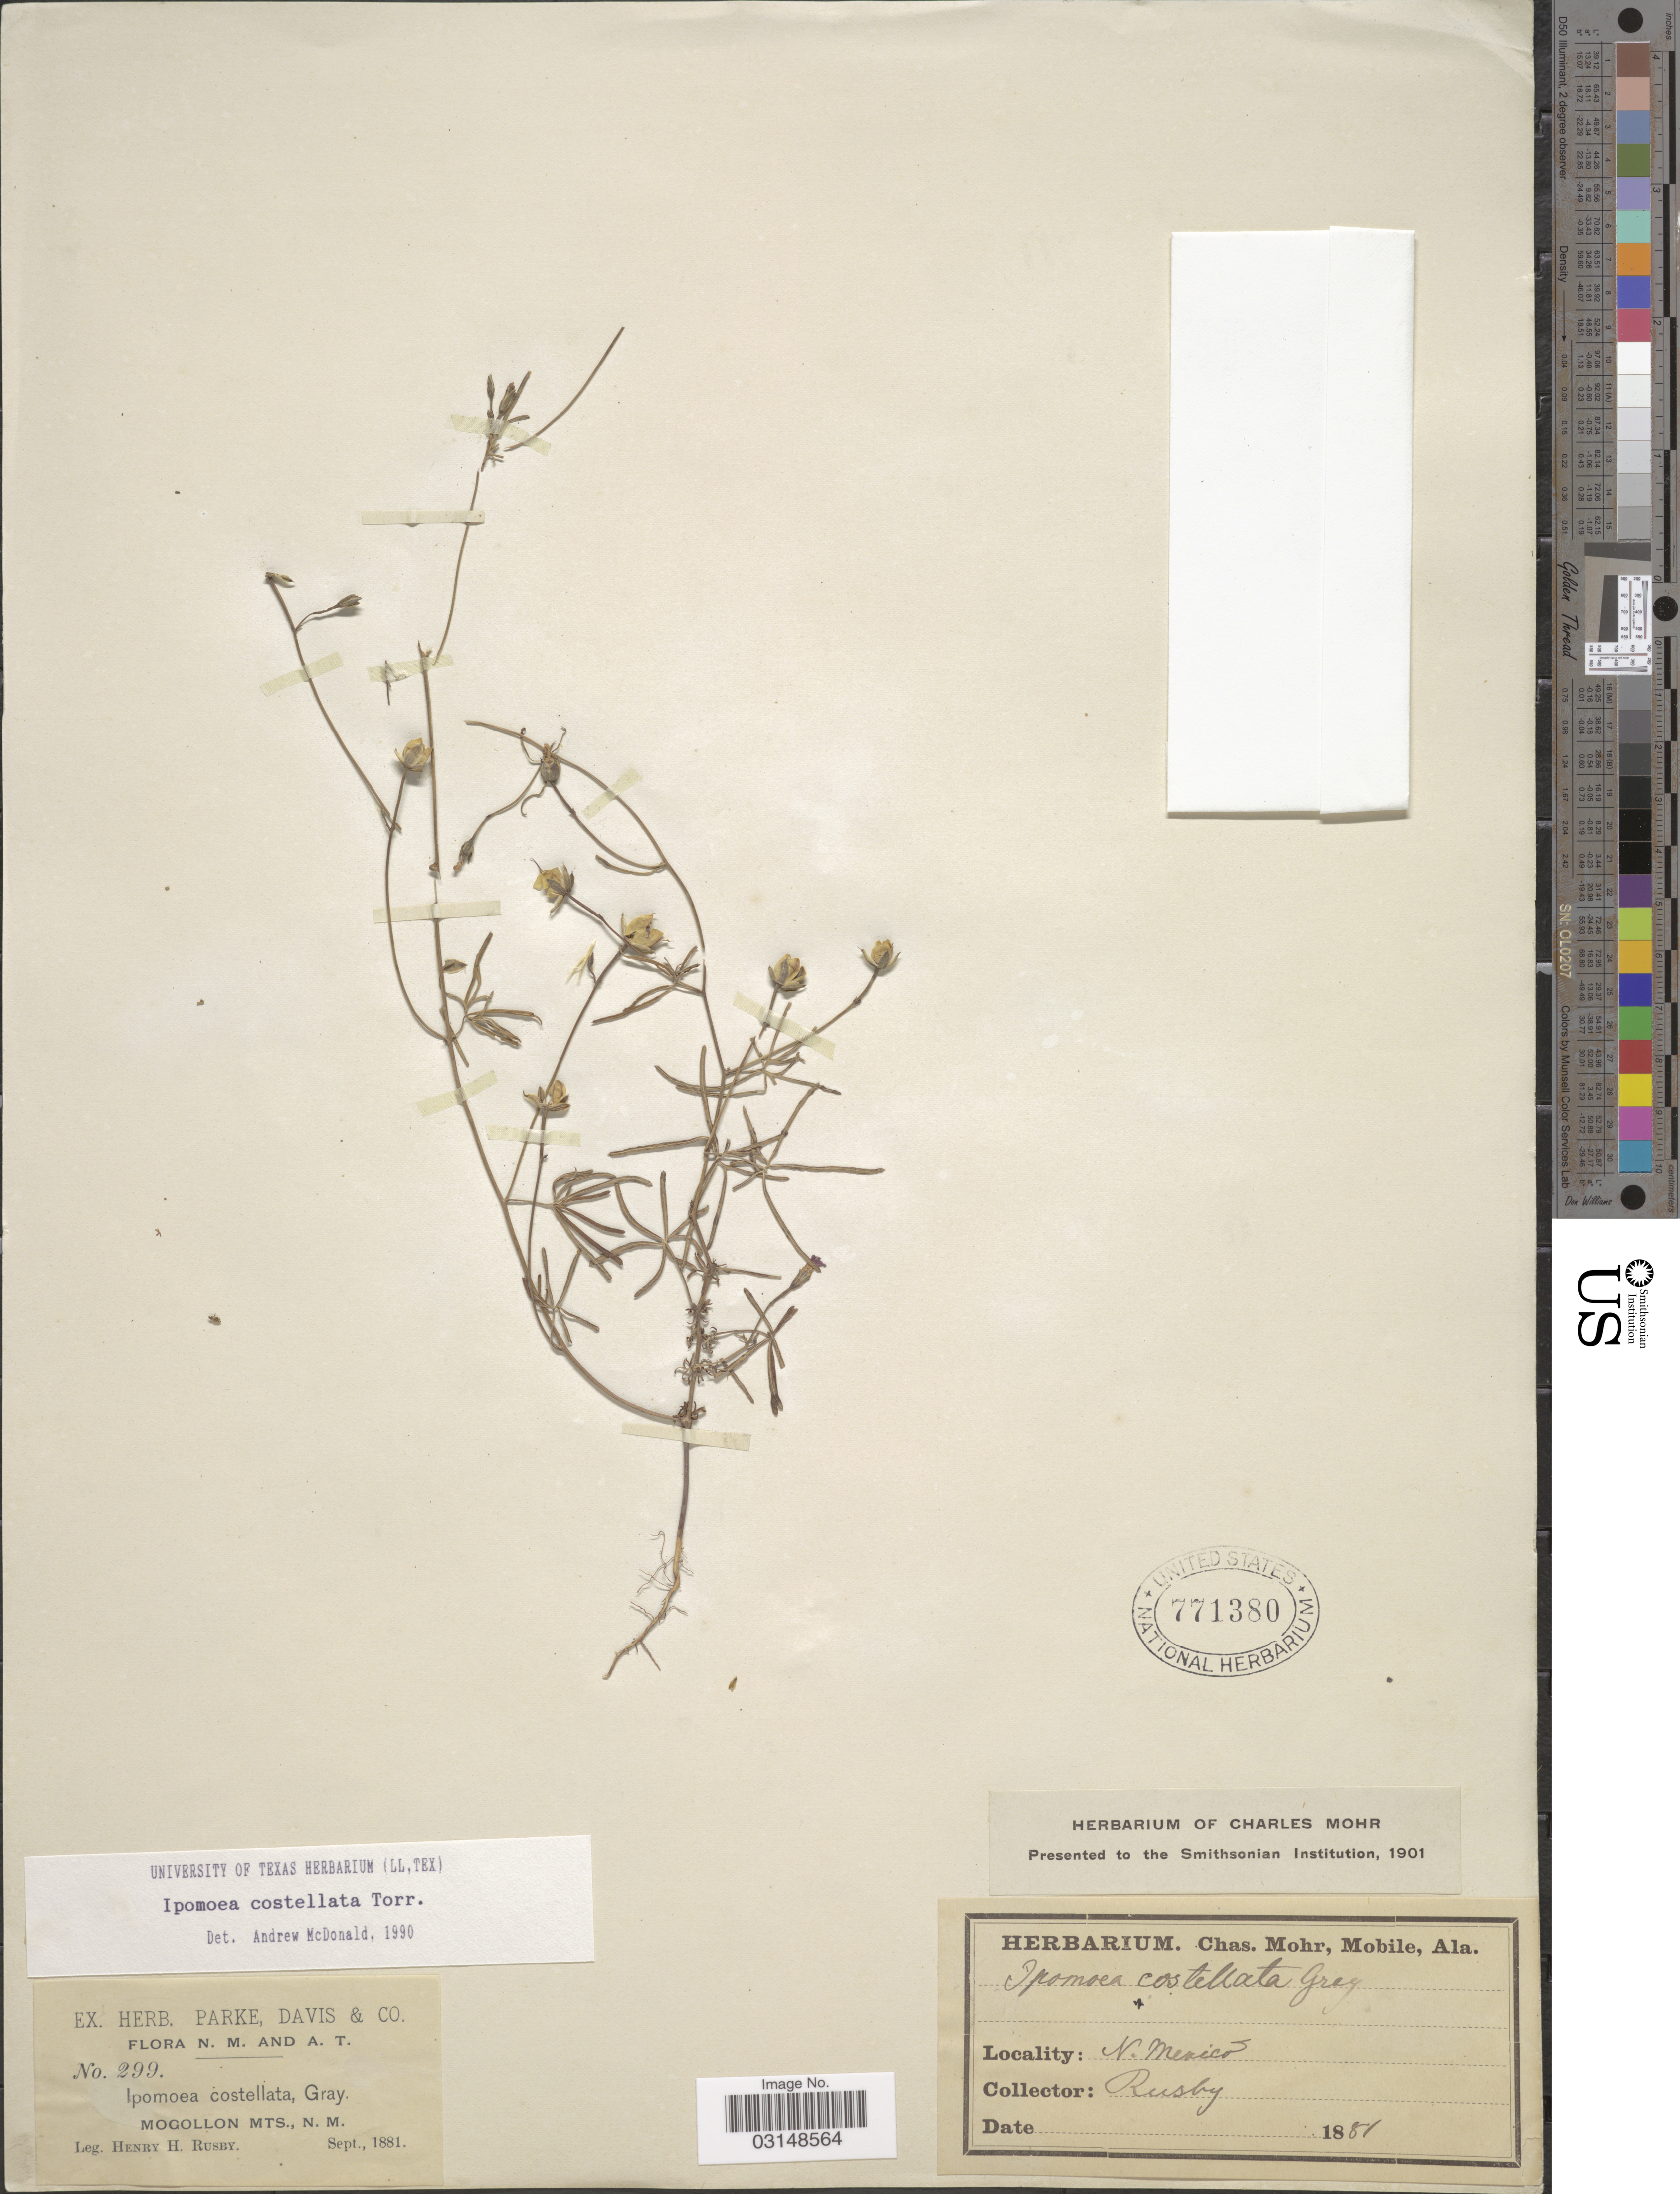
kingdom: Plantae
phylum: Tracheophyta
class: Magnoliopsida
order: Solanales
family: Convolvulaceae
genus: Ipomoea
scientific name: Ipomoea costellata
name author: Torr.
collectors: H. H. Rusby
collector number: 299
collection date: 1881-09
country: United States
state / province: New Mexico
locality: Mogollon Mts., N.M.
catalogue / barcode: US 771380